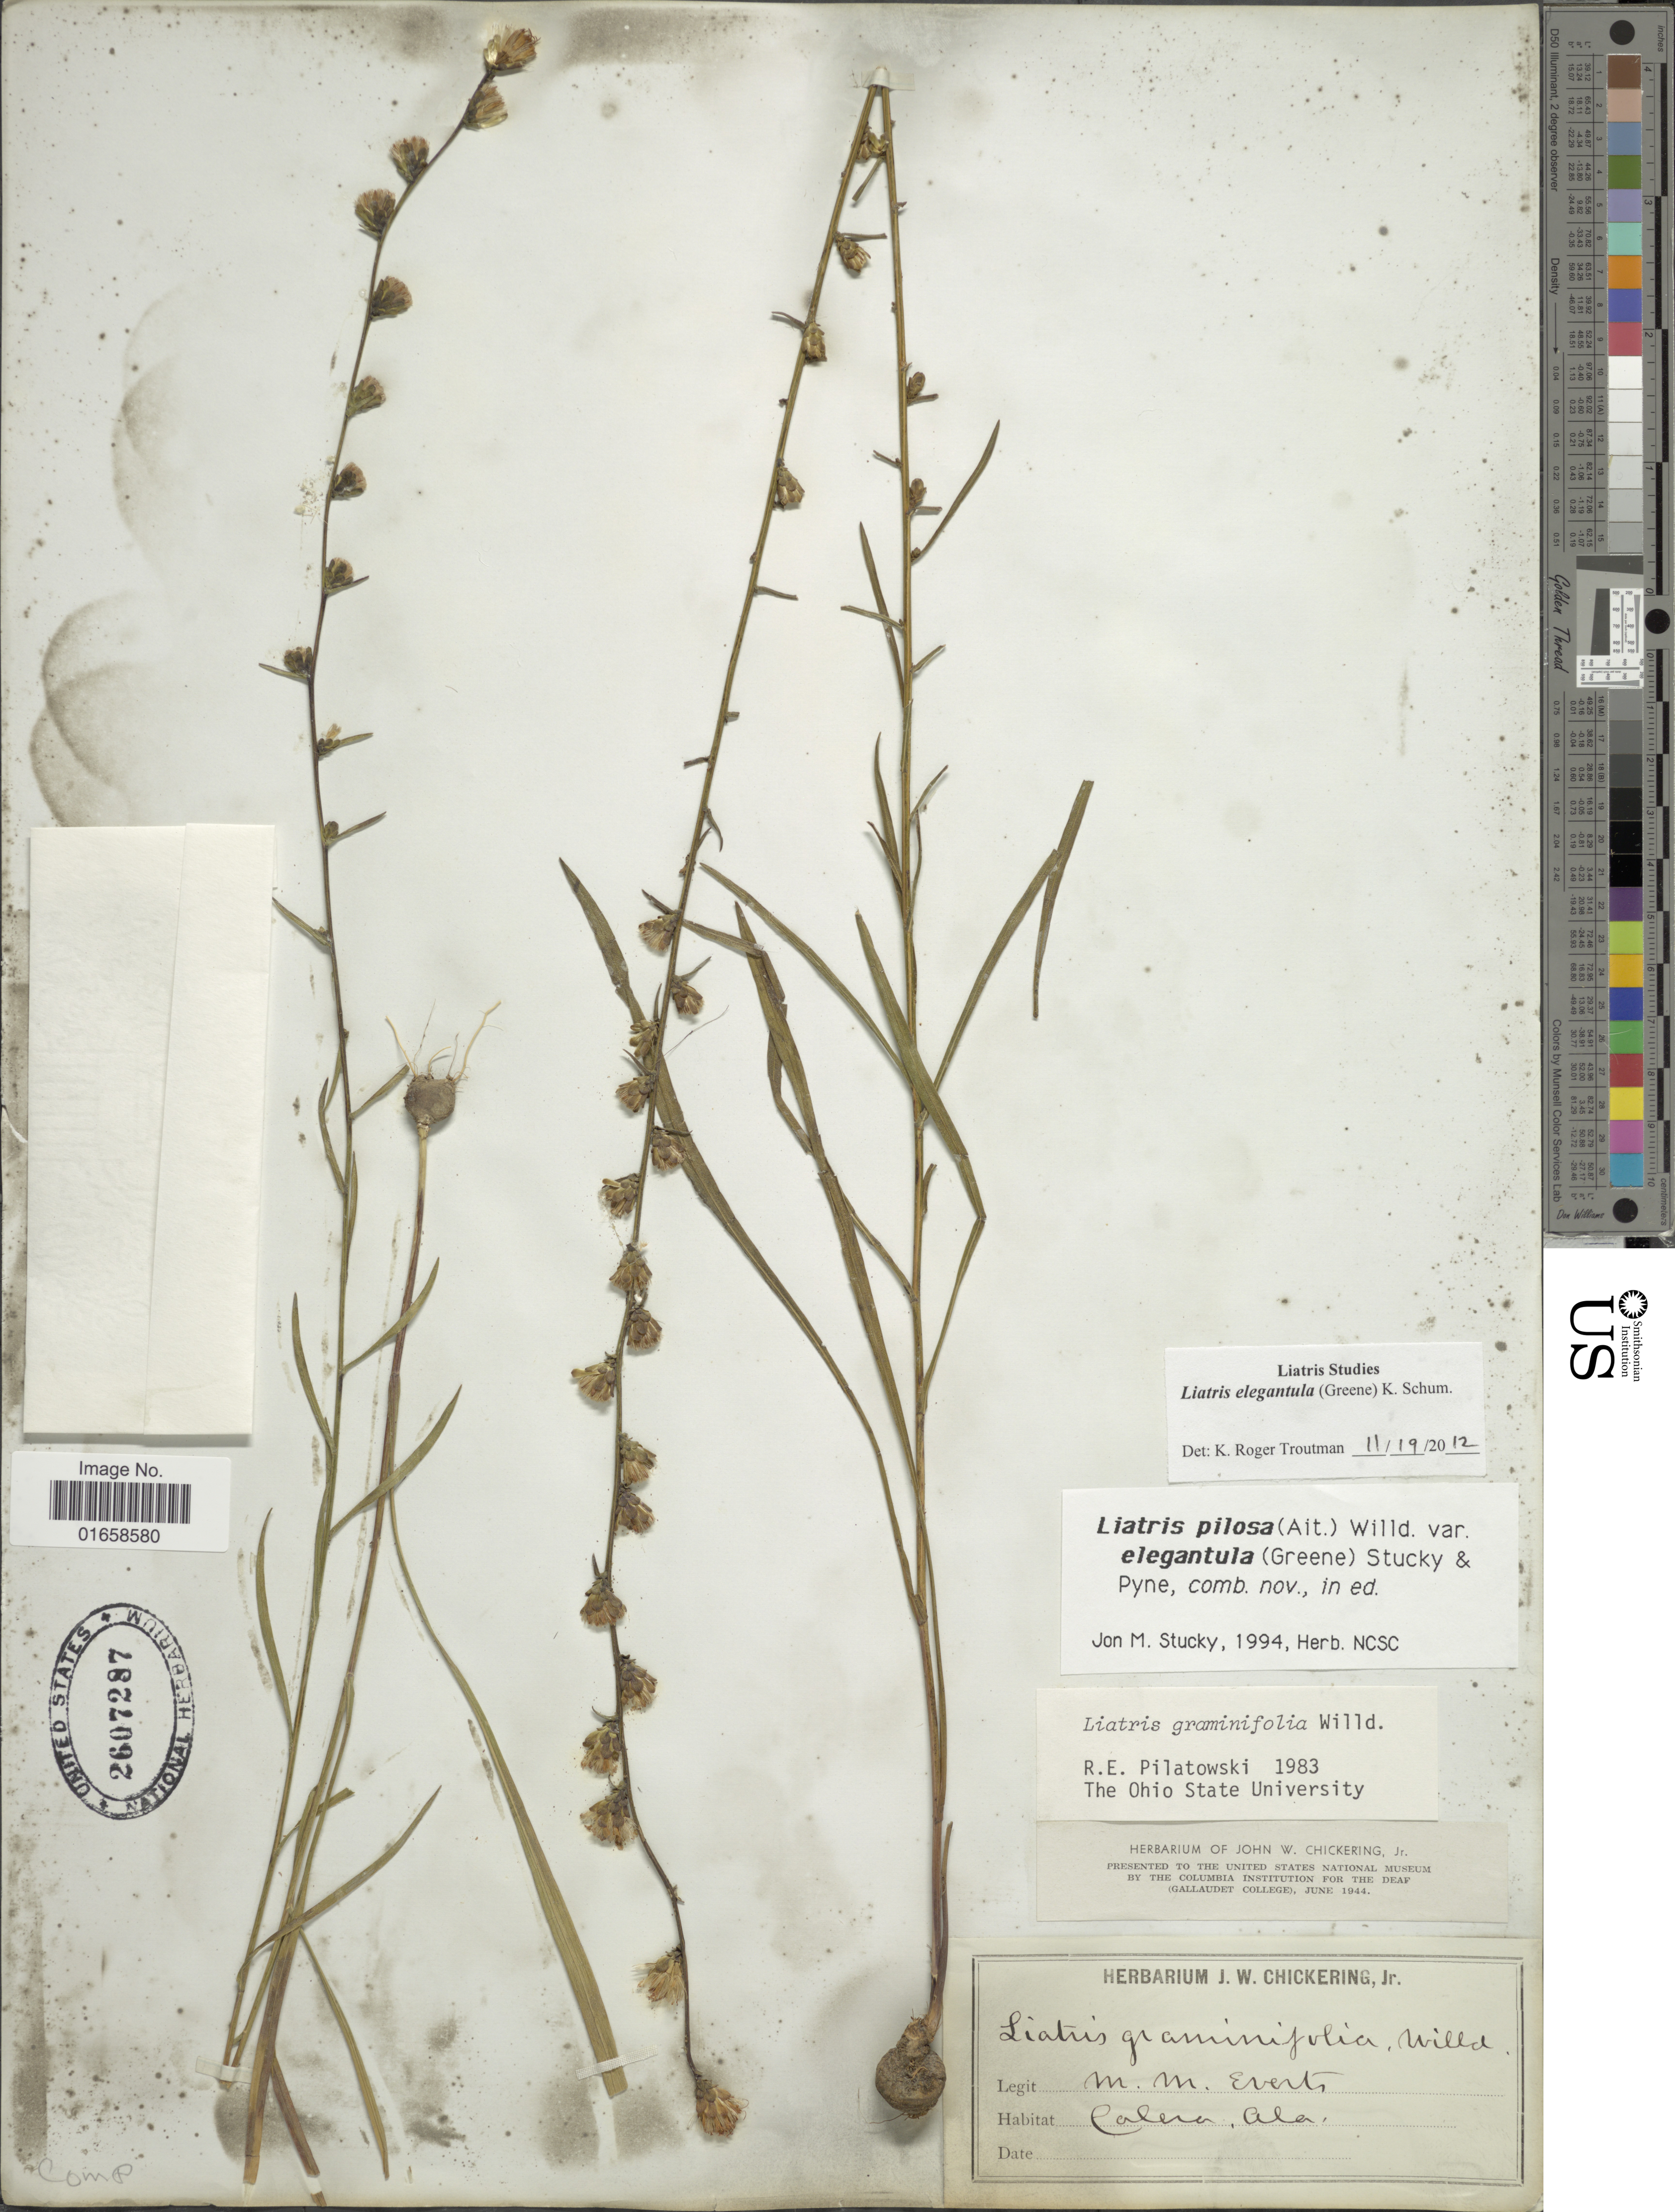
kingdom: Plantae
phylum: Tracheophyta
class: Magnoliopsida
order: Asterales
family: Asteraceae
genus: Liatris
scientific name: Liatris elegantula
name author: (Greene) K. Schum.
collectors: M. Everts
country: United States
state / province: Alabama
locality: Calera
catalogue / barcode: US 2607287